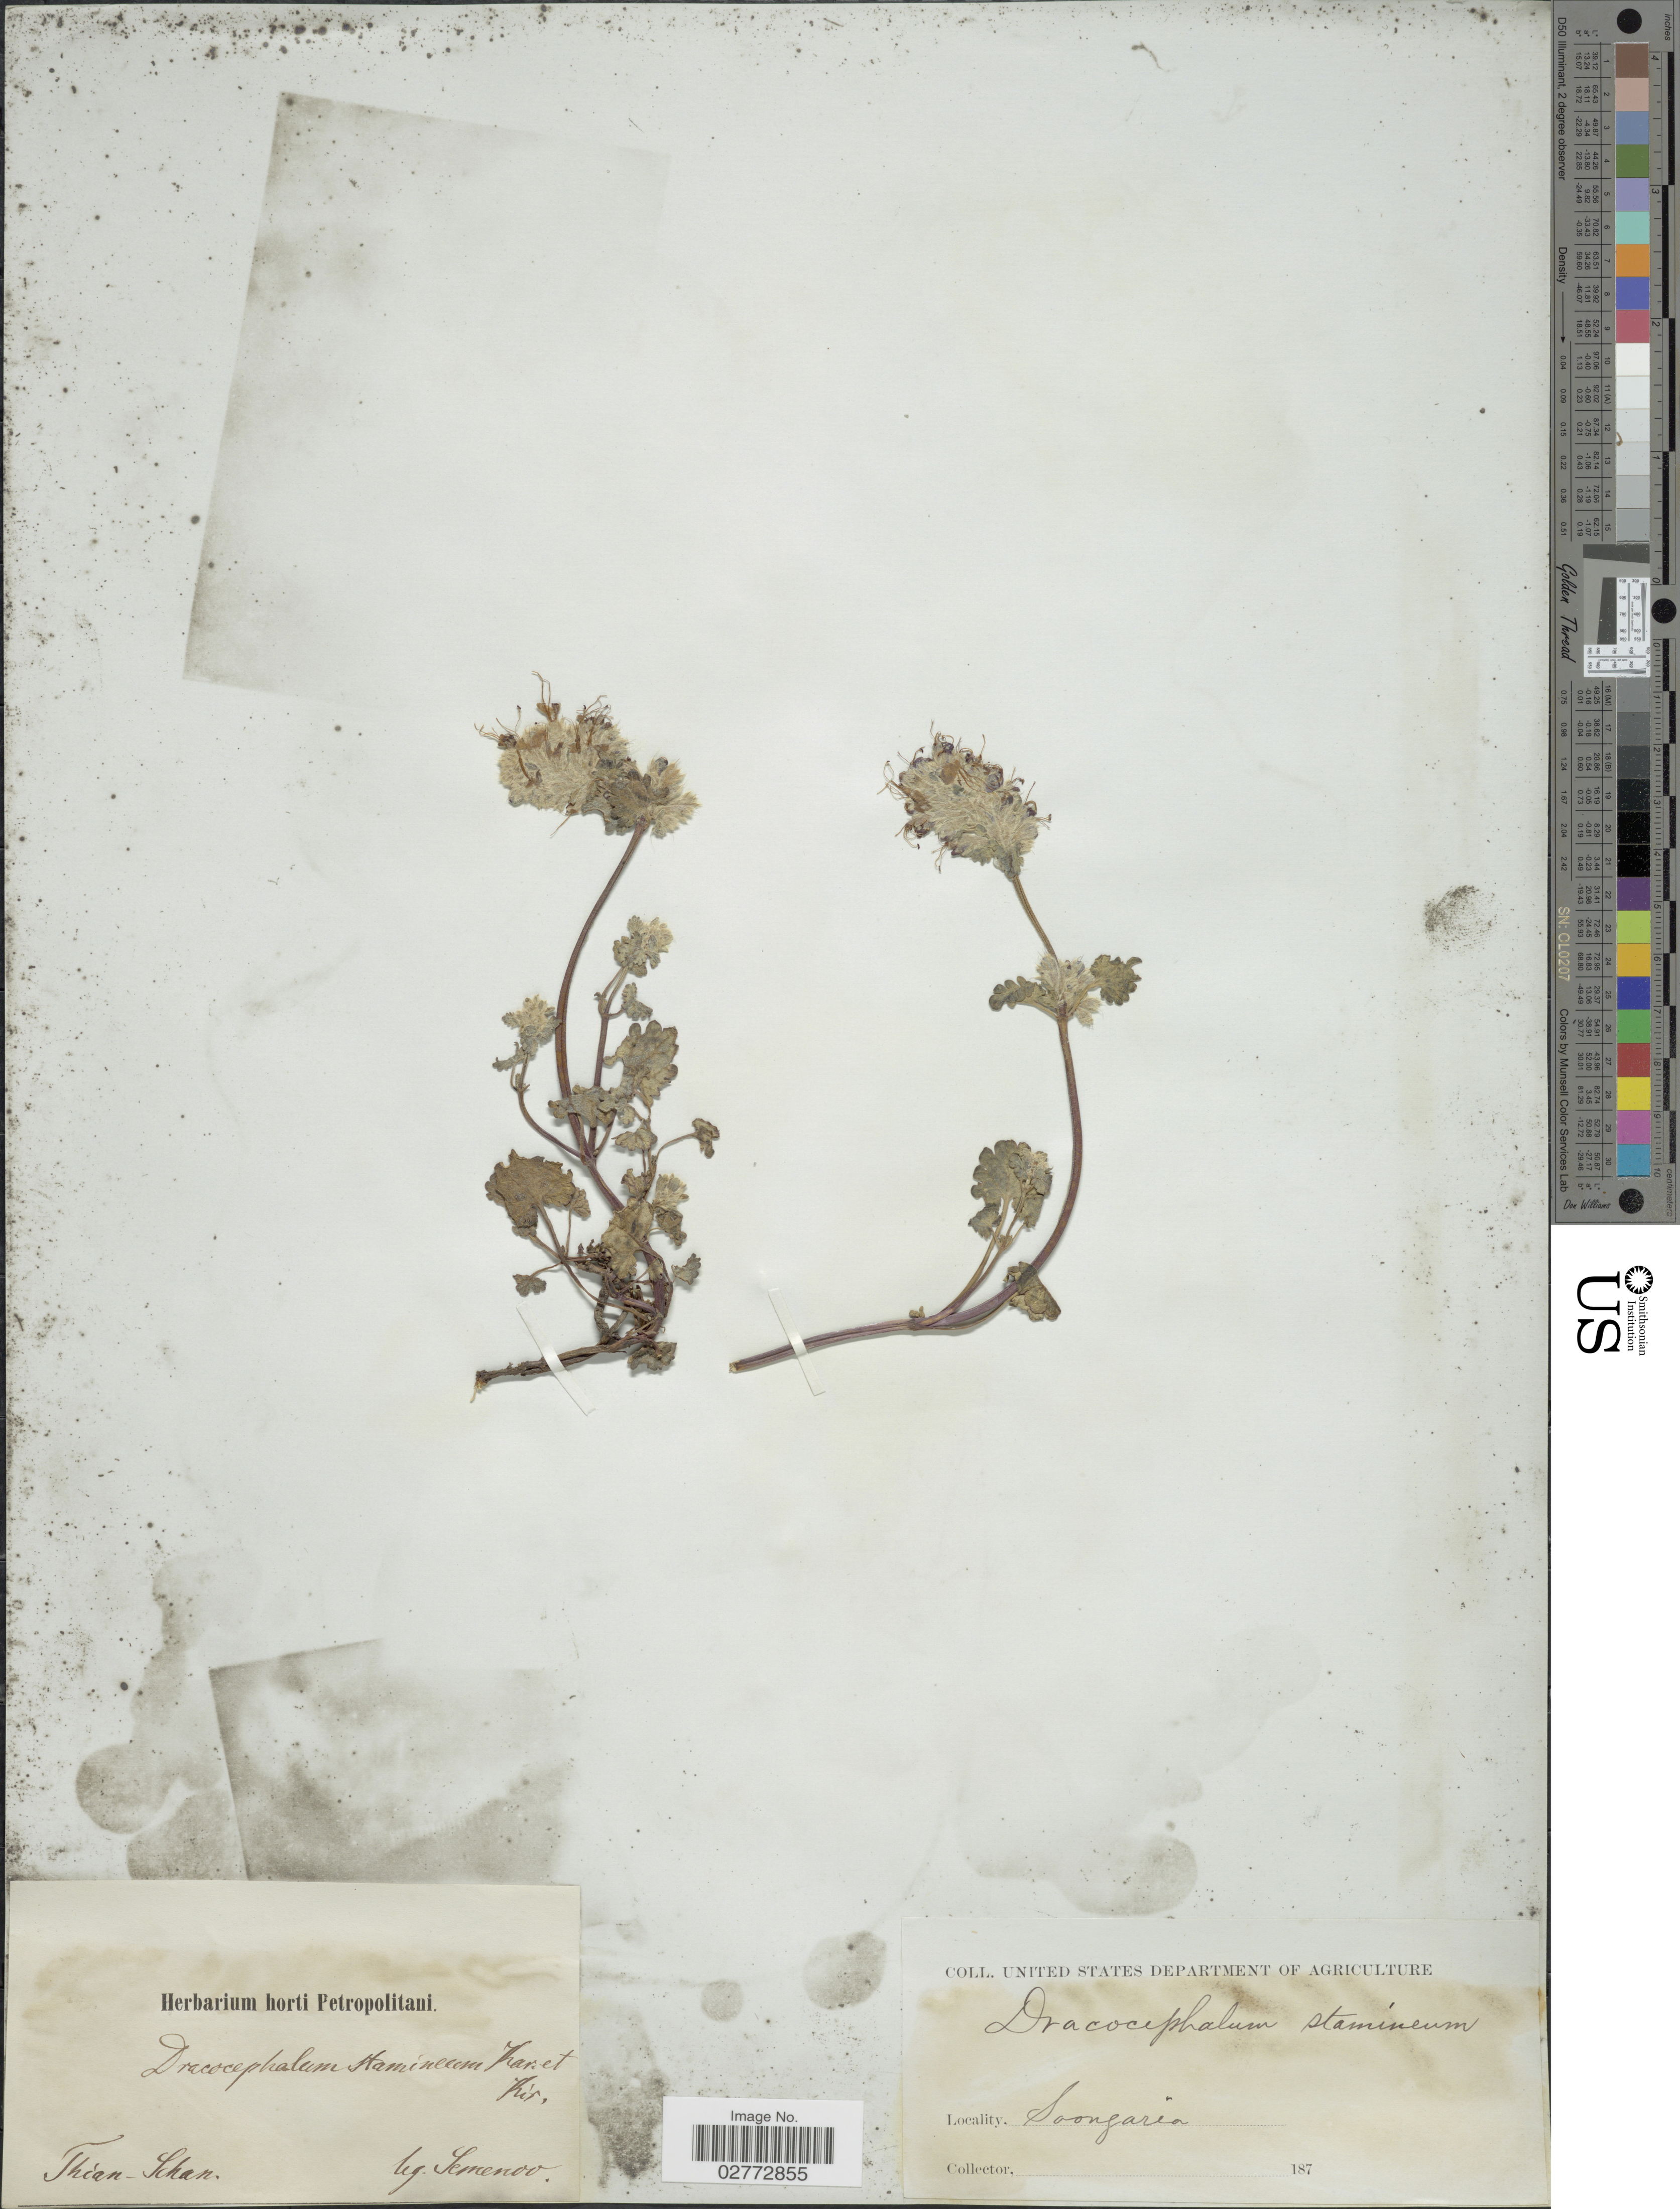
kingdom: Plantae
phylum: Tracheophyta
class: Magnoliopsida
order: Lamiales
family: Lamiaceae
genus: Dracocephalum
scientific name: Dracocephalum stamineum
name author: Kar. & Kir.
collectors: -- Semenov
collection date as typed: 187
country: Kazakhstan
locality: Thian-Schan. Songarei.